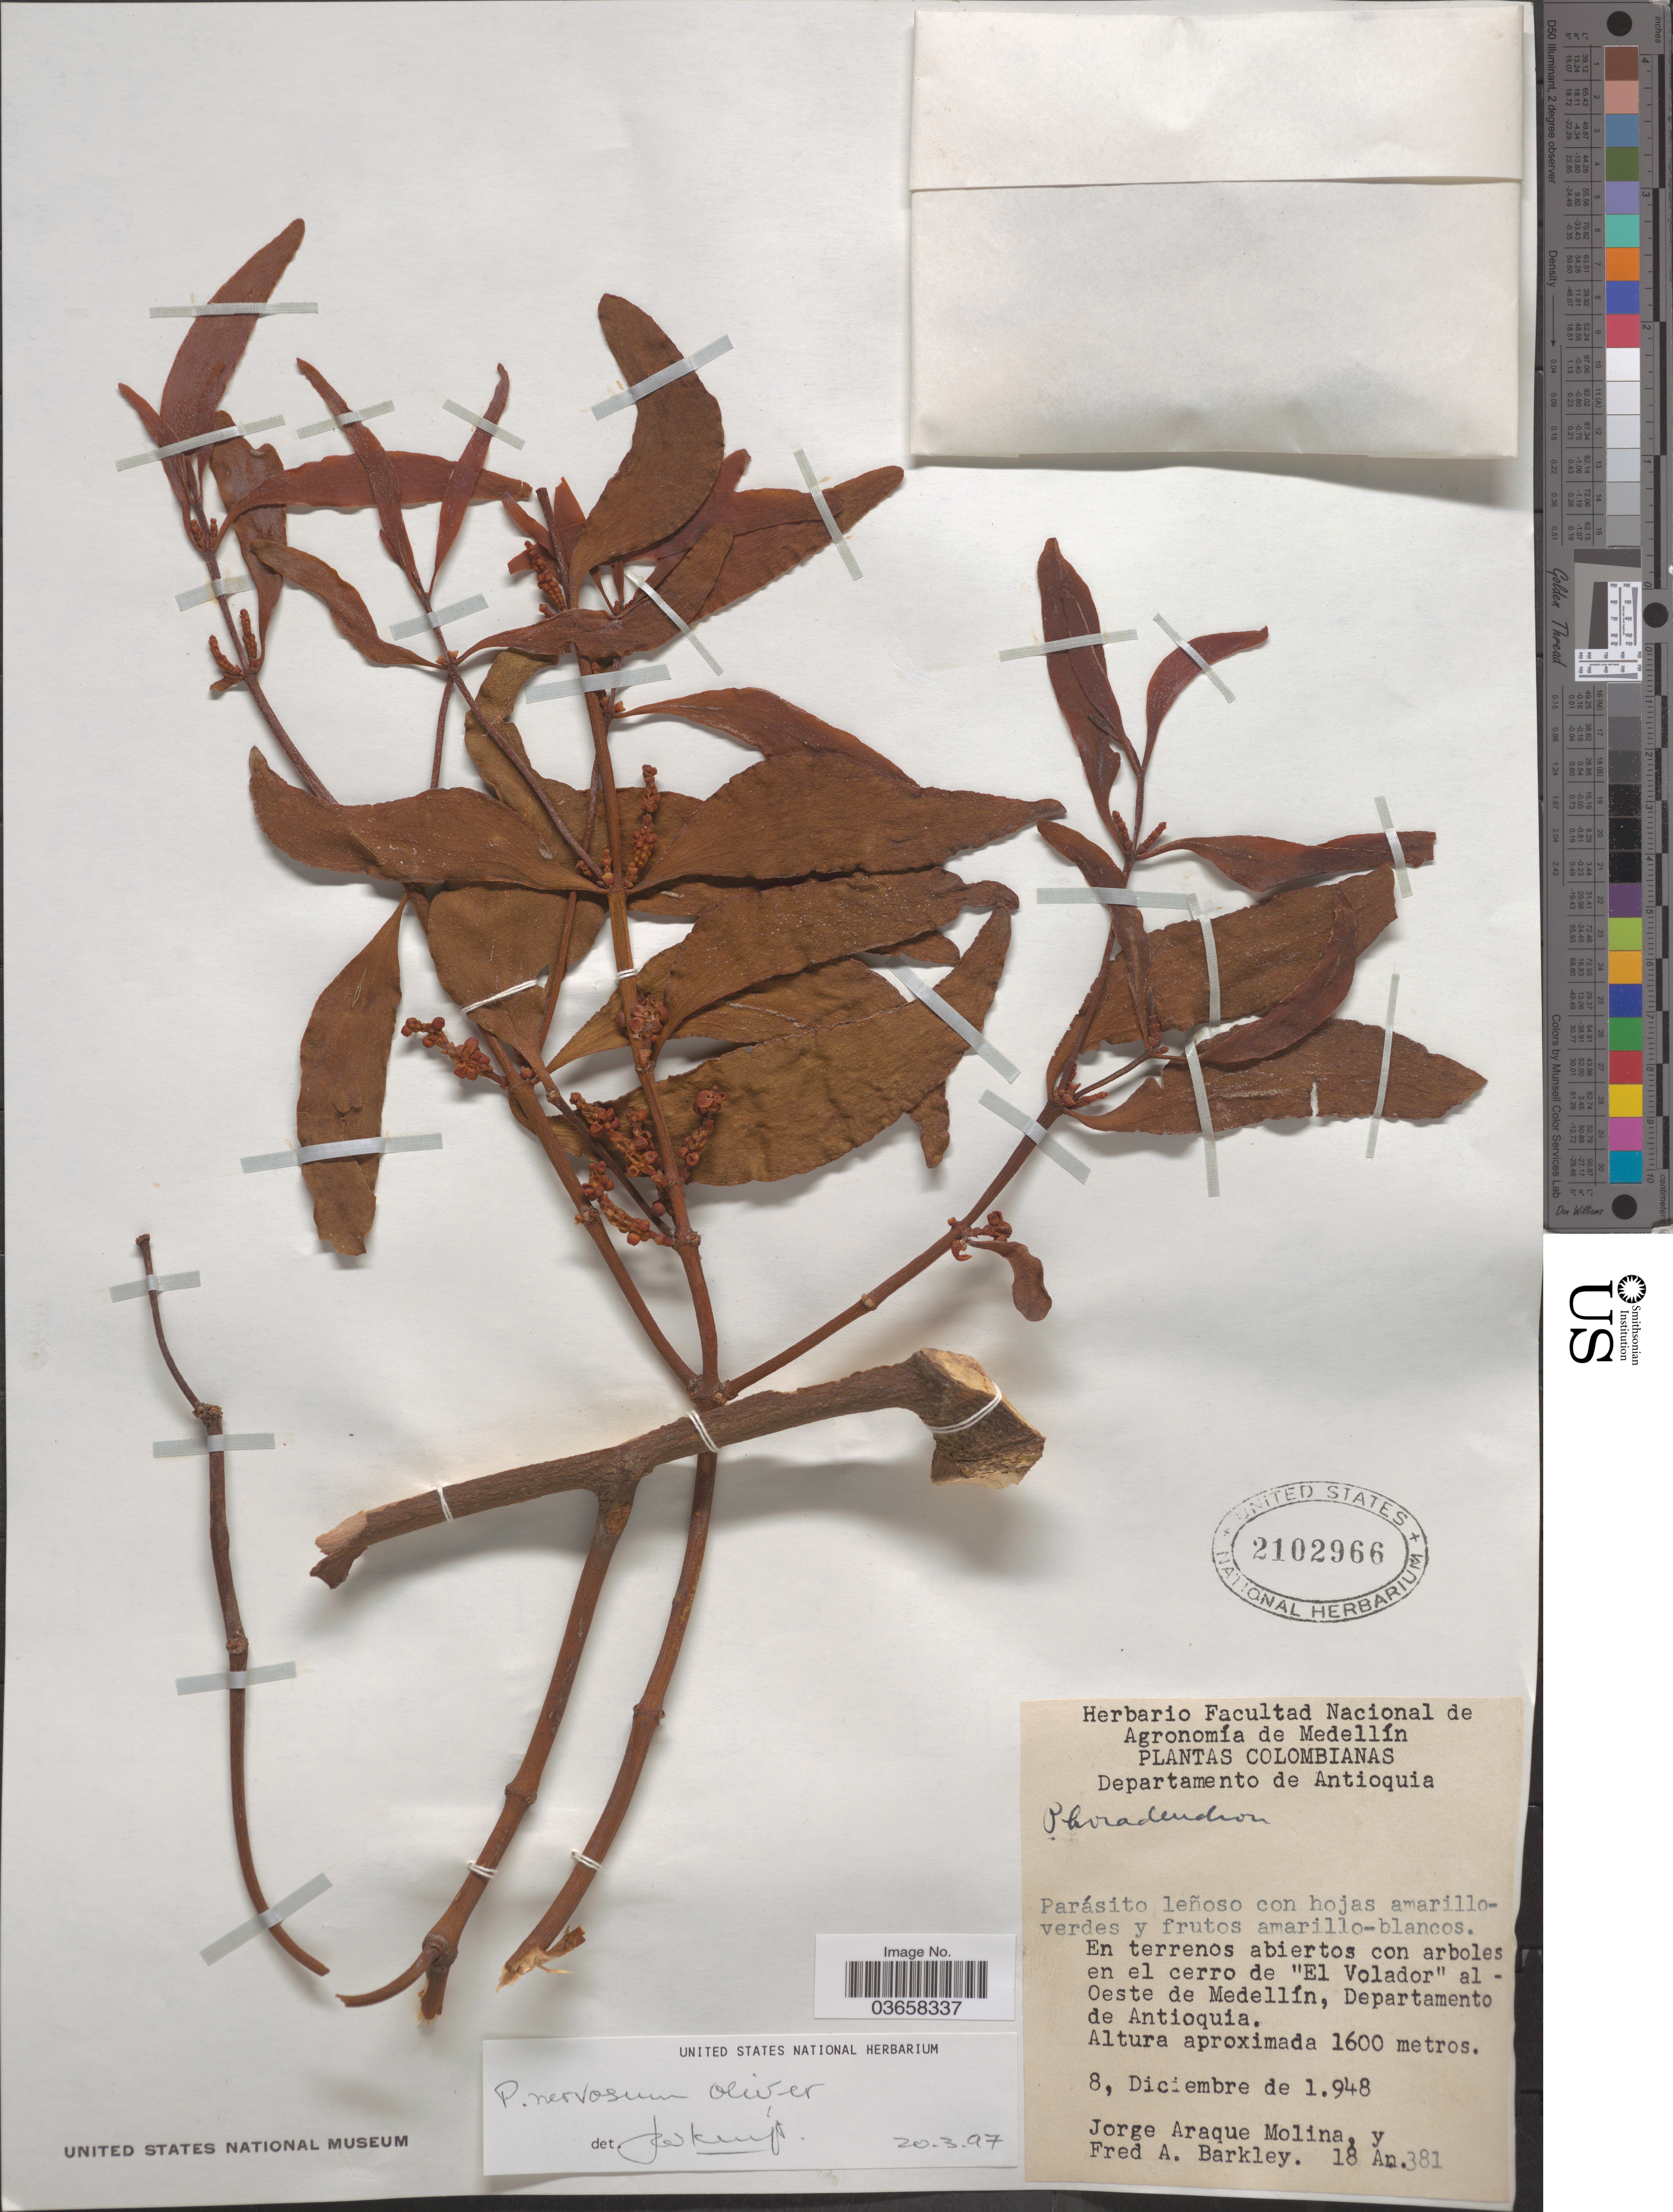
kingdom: Plantae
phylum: Tracheophyta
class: Magnoliopsida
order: Santalales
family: Viscaceae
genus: Phoradendron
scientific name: Phoradendron nervosum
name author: Oliv.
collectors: J. A. Molina & F. A. Barkley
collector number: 18An381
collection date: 1948-12-08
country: Colombia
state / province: Antioquia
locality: Departamento de Antioquia. En terrenos abiertos con arboles en el cerro de "El Volador" al Oeste de Medellín, Departamento de Antioquia.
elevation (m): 1600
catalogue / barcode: US 2102966